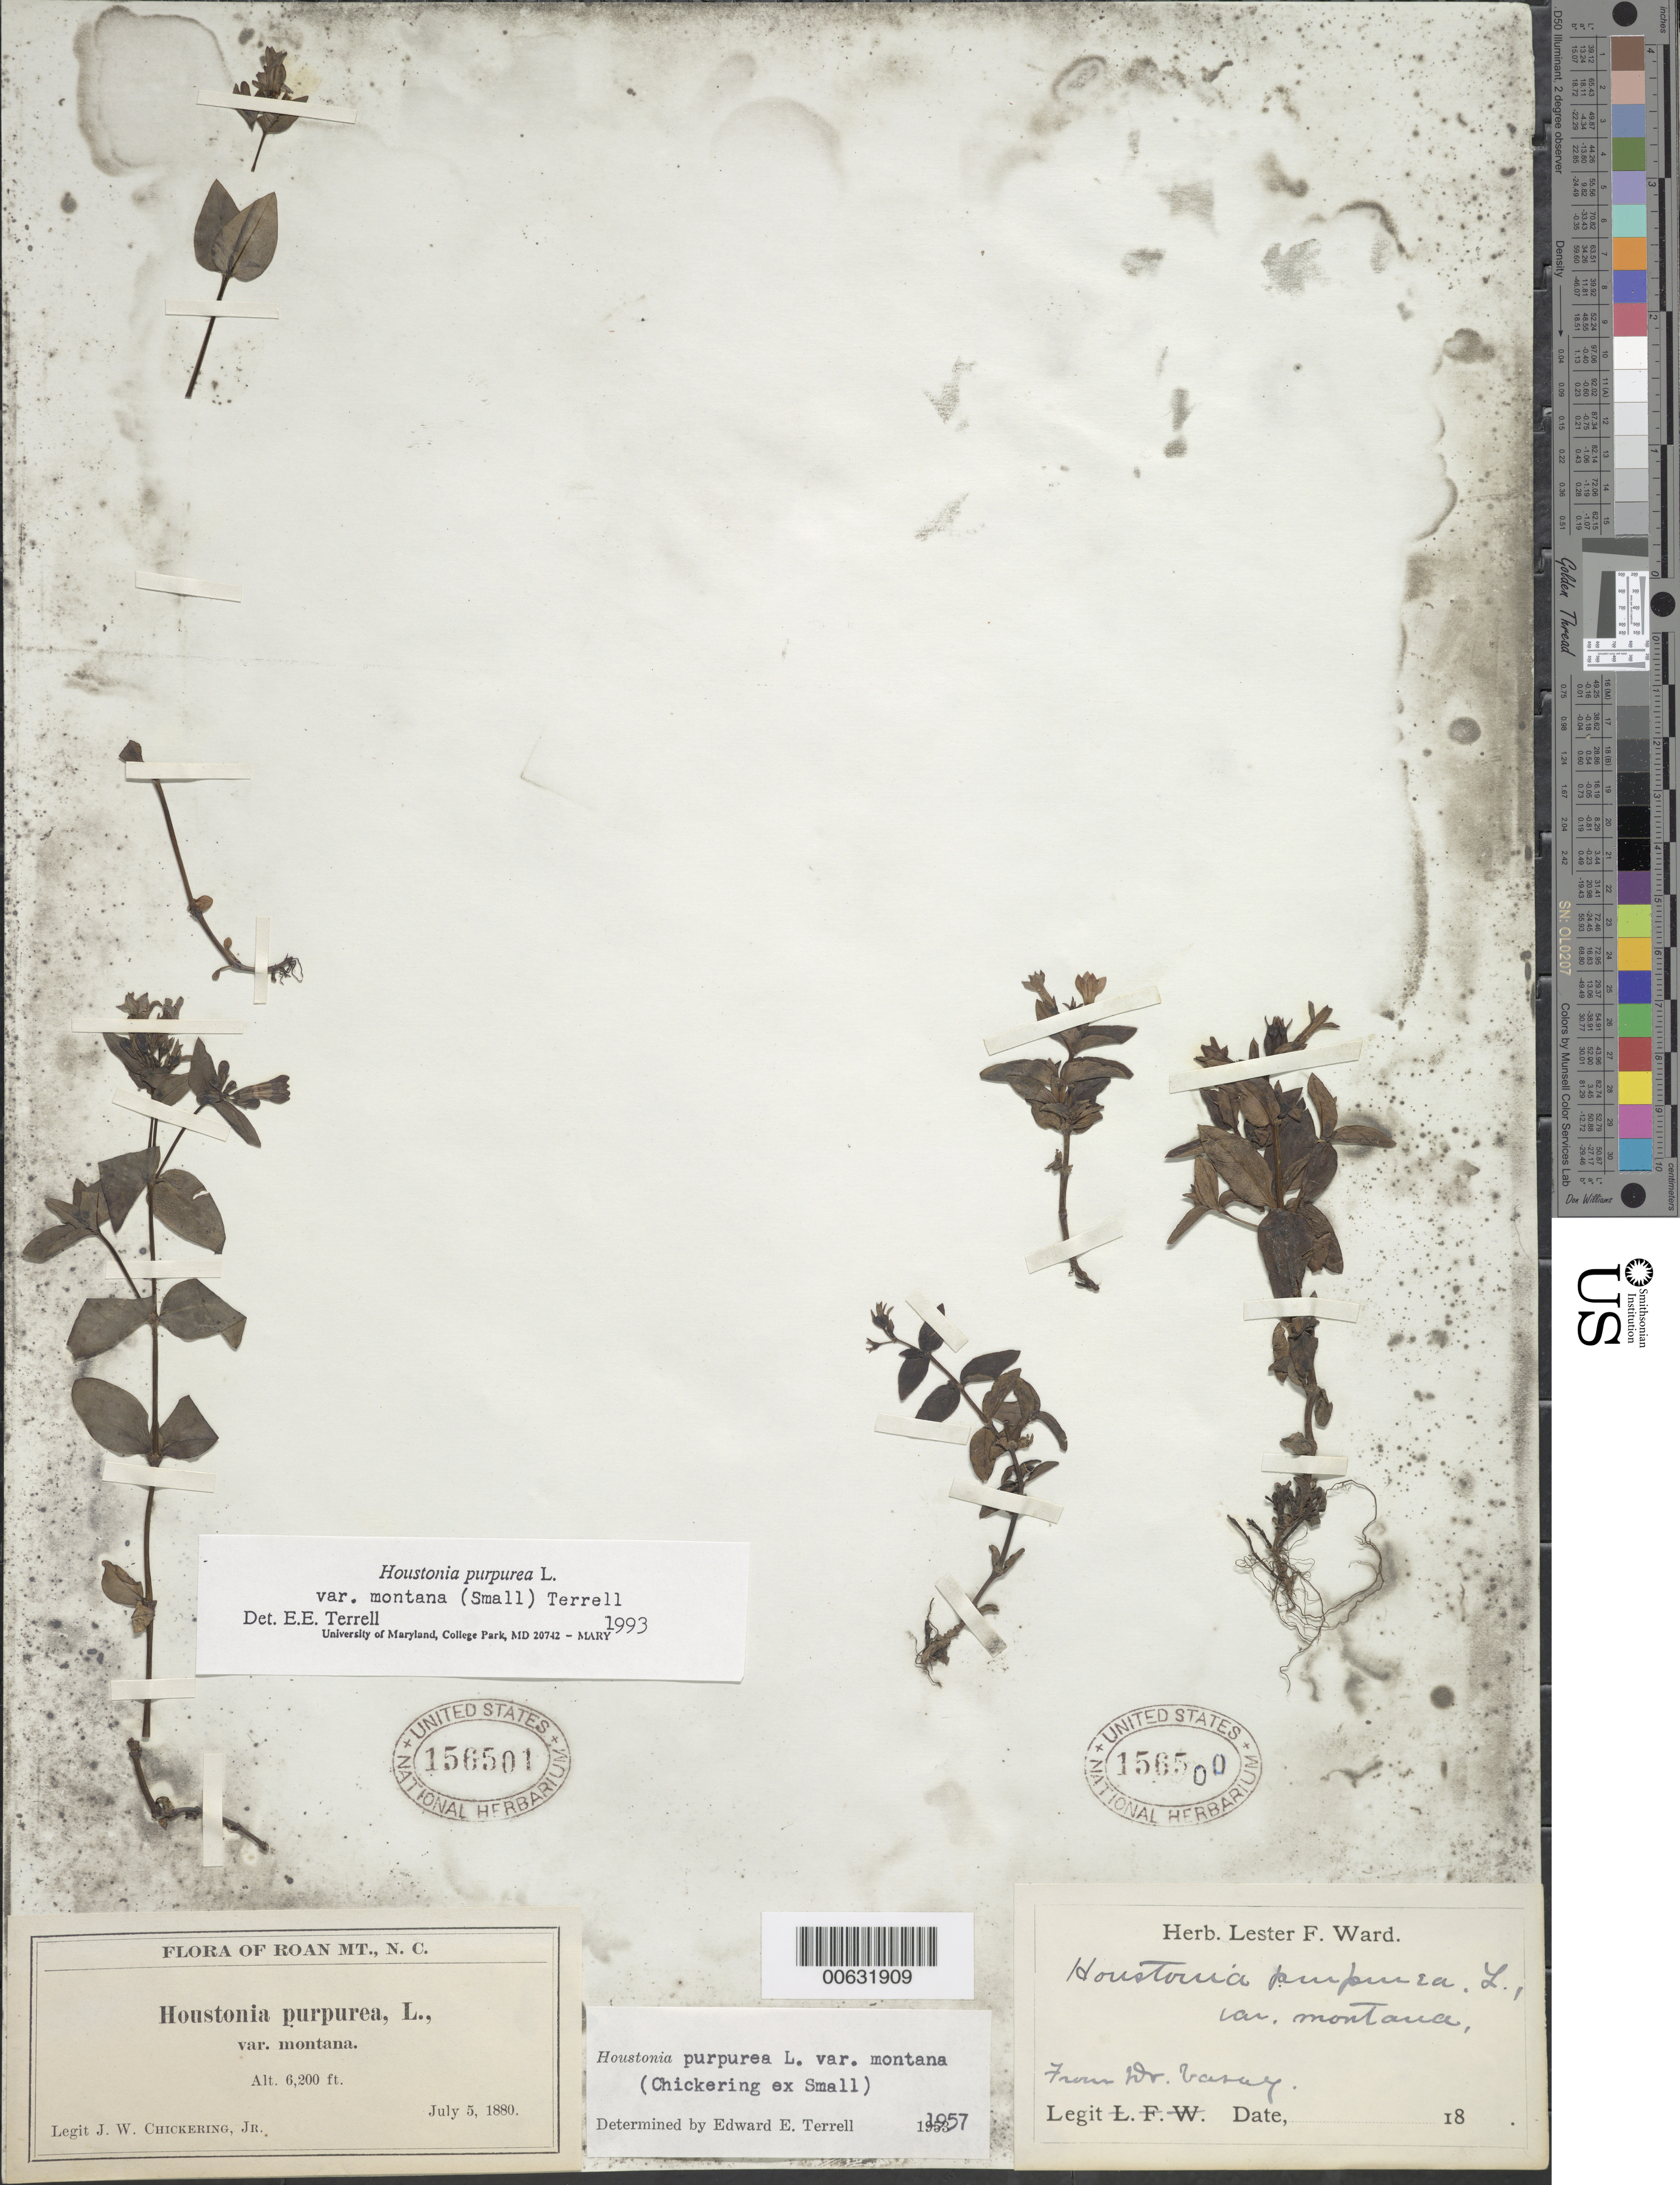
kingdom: Plantae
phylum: Tracheophyta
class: Magnoliopsida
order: Gentianales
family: Rubiaceae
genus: Houstonia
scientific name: Houstonia purpurea var. montana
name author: (Small) Terrell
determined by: Dorr, L. J., (BOT), Smithsonian Institution - National Museum of Natural History (UNITED STATES)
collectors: J. W. Chickering Jr.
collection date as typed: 05 Jul 1880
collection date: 1880-07-05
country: United States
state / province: North Carolina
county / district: Mitchell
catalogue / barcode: US 156501